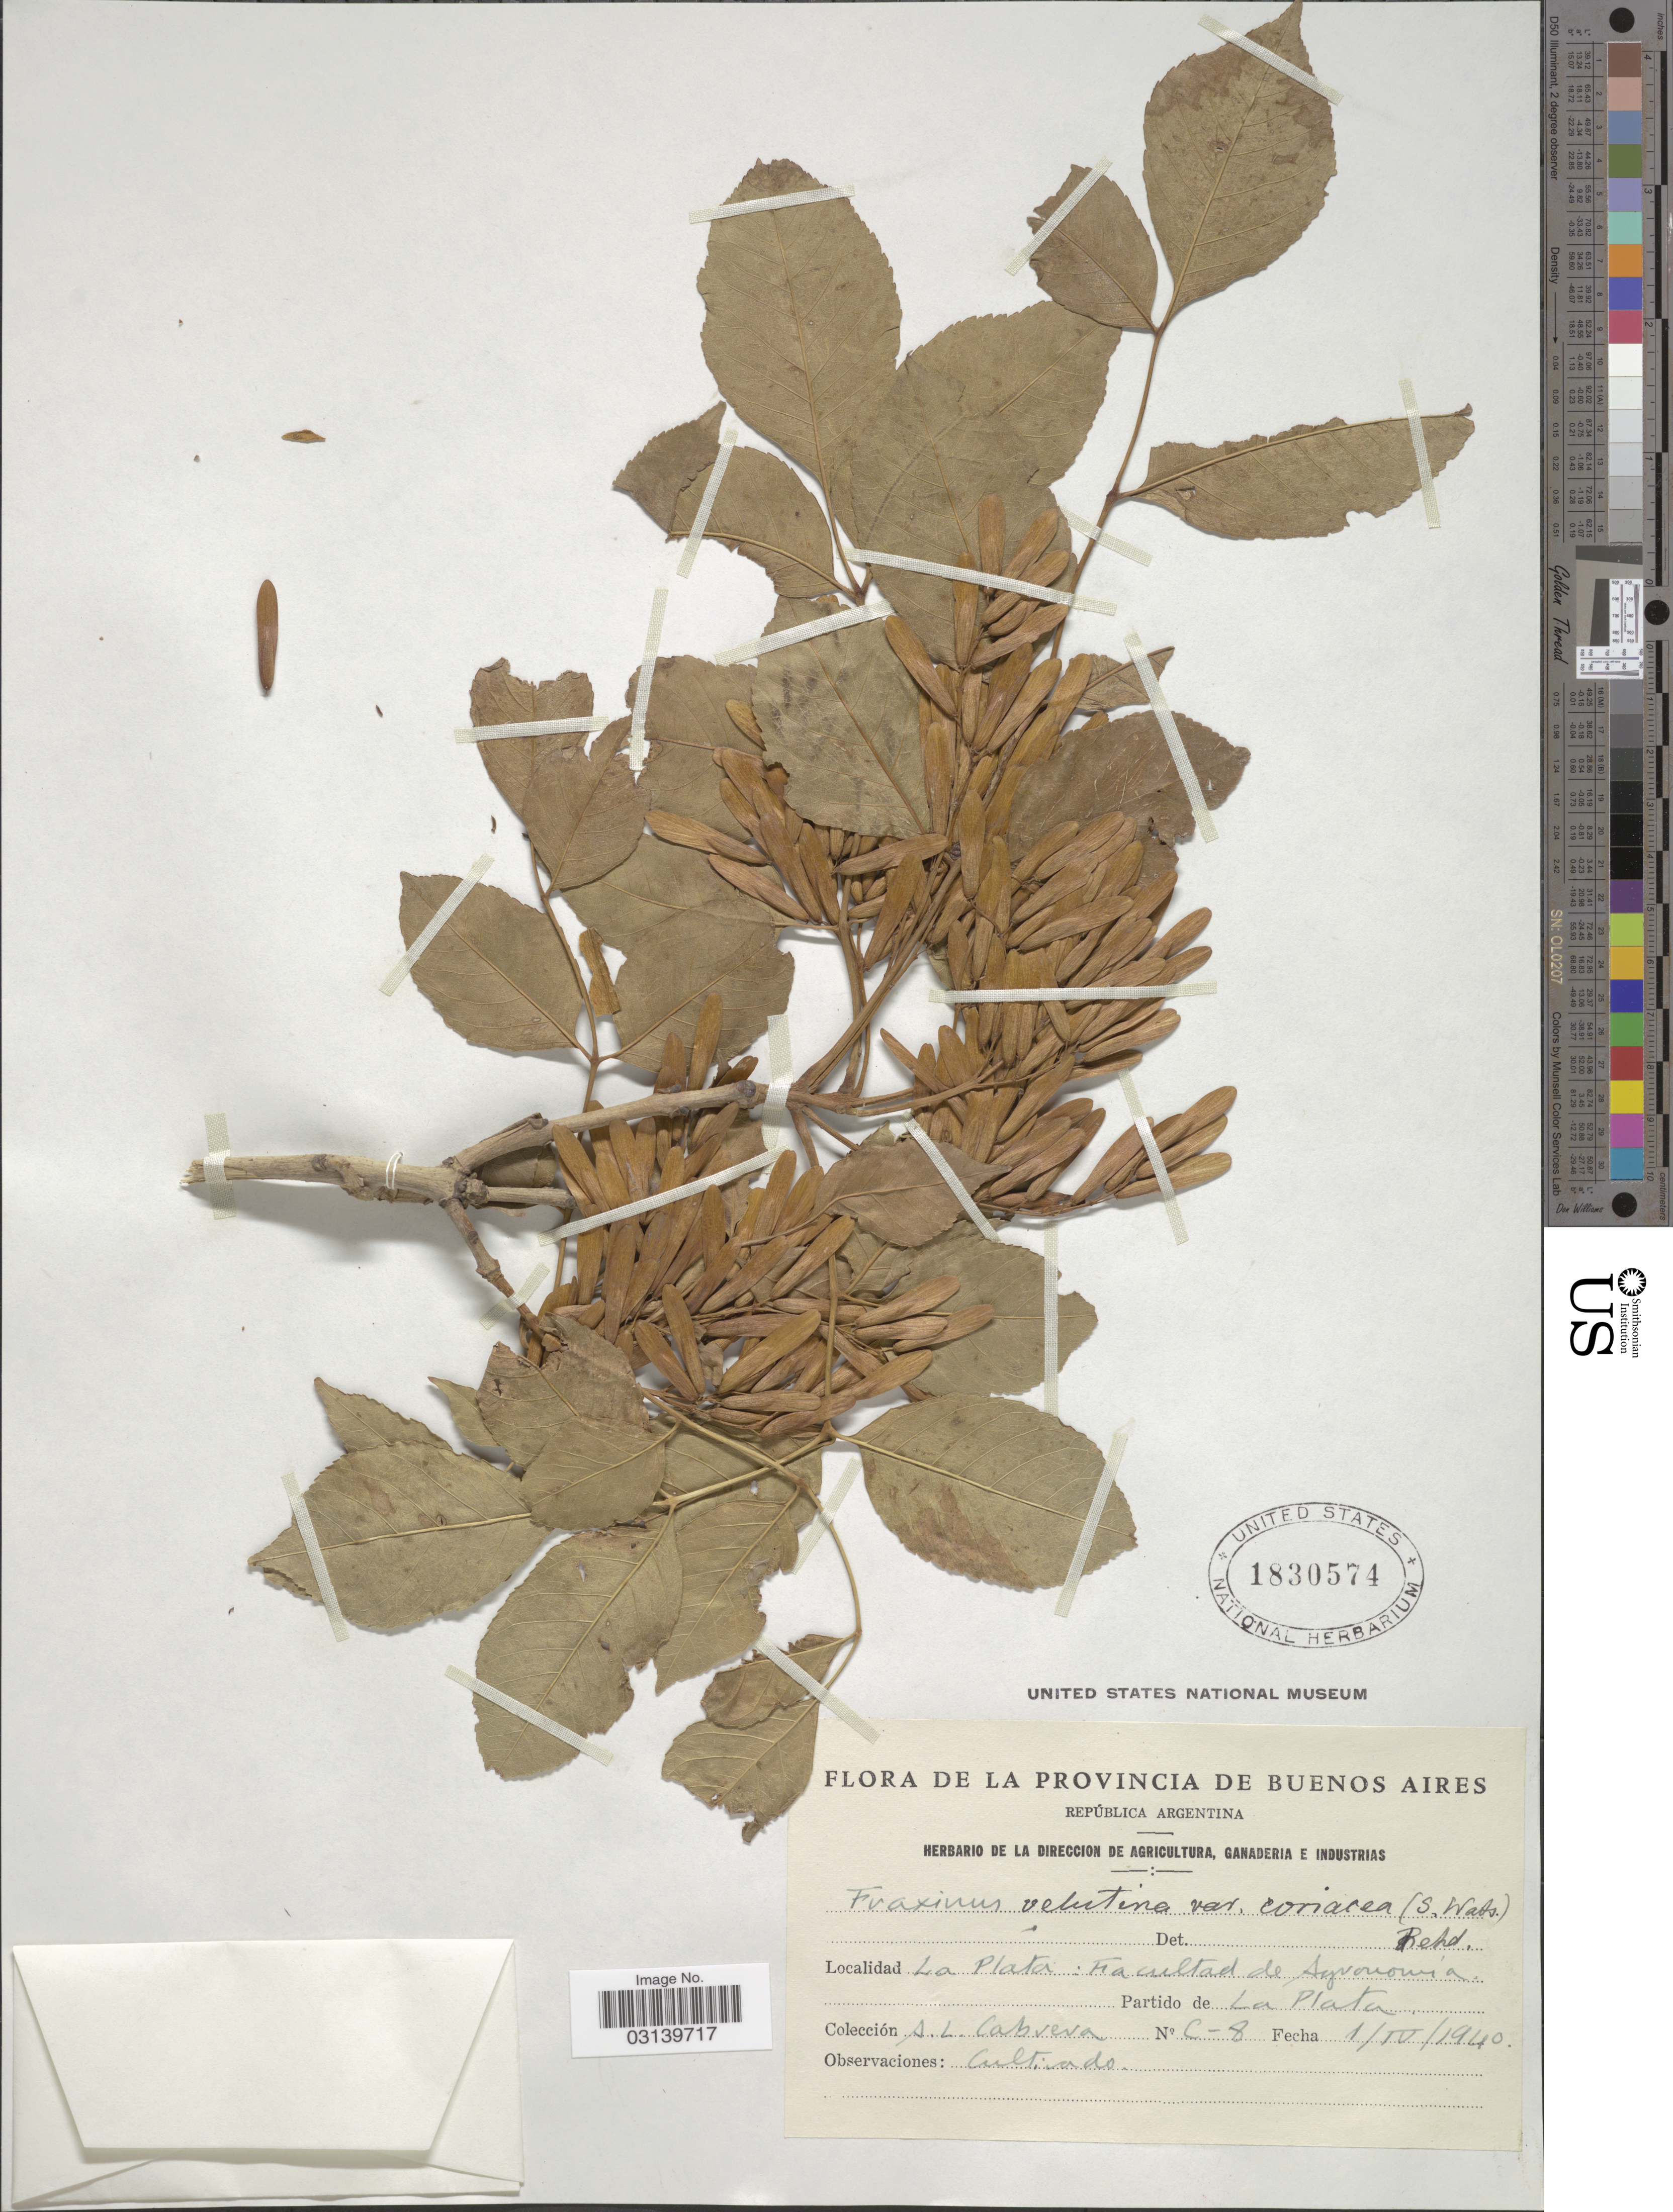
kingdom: Plantae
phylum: Tracheophyta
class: Magnoliopsida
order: Lamiales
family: Oleaceae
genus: Fraxinus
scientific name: Fraxinus velutina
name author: Torr.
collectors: A. L. Cabrera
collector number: C-8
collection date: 1940-04-01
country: Argentina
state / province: Buenos Aires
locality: República Argentina. La Plata: Facultad de Agronomia. Partido de La Plata.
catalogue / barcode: US 1830574